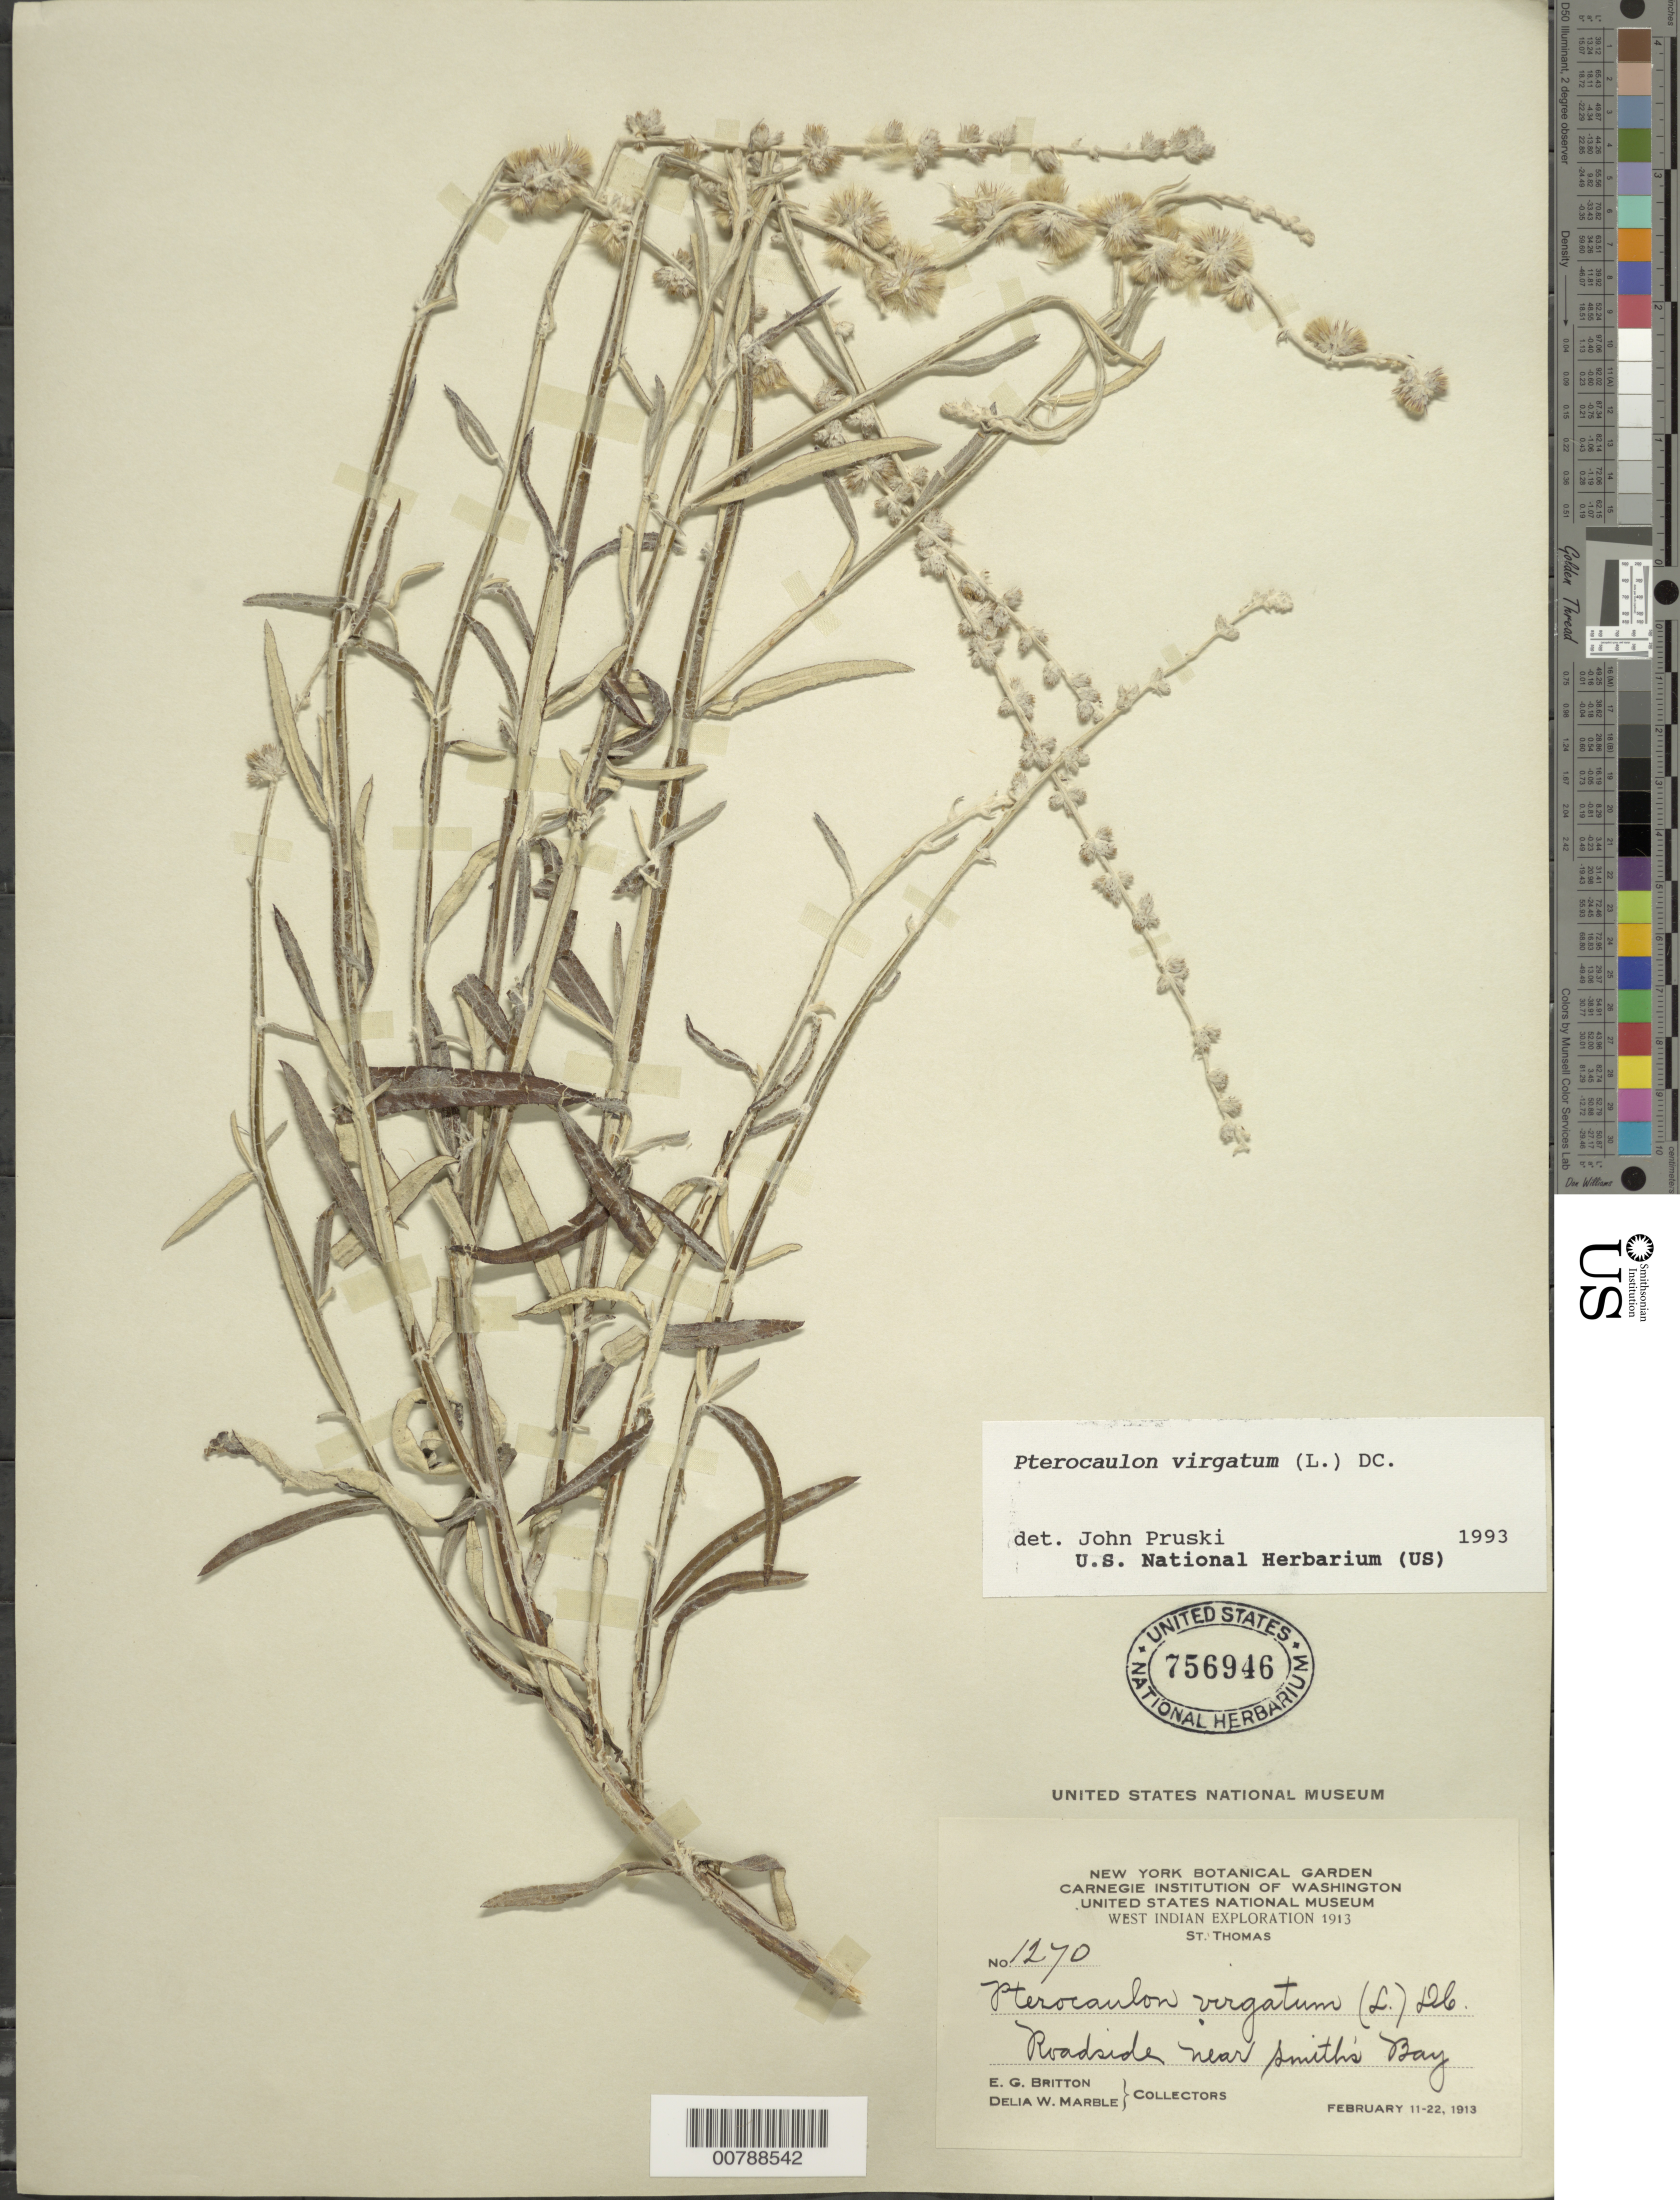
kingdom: Plantae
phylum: Tracheophyta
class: Magnoliopsida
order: Asterales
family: Asteraceae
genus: Pterocaulon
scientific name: Pterocaulon virgatum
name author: (L.) DC.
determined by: Pruski, J. F.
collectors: E. G. Britton & D. W. Marble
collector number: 1270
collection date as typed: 11 Feb 1913 to 22 Feb 1913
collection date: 1913-02-11/1913-02-22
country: U.S. Virgin Islands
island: St. Thomas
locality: Roadside near Smith's Bay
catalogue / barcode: US 756946